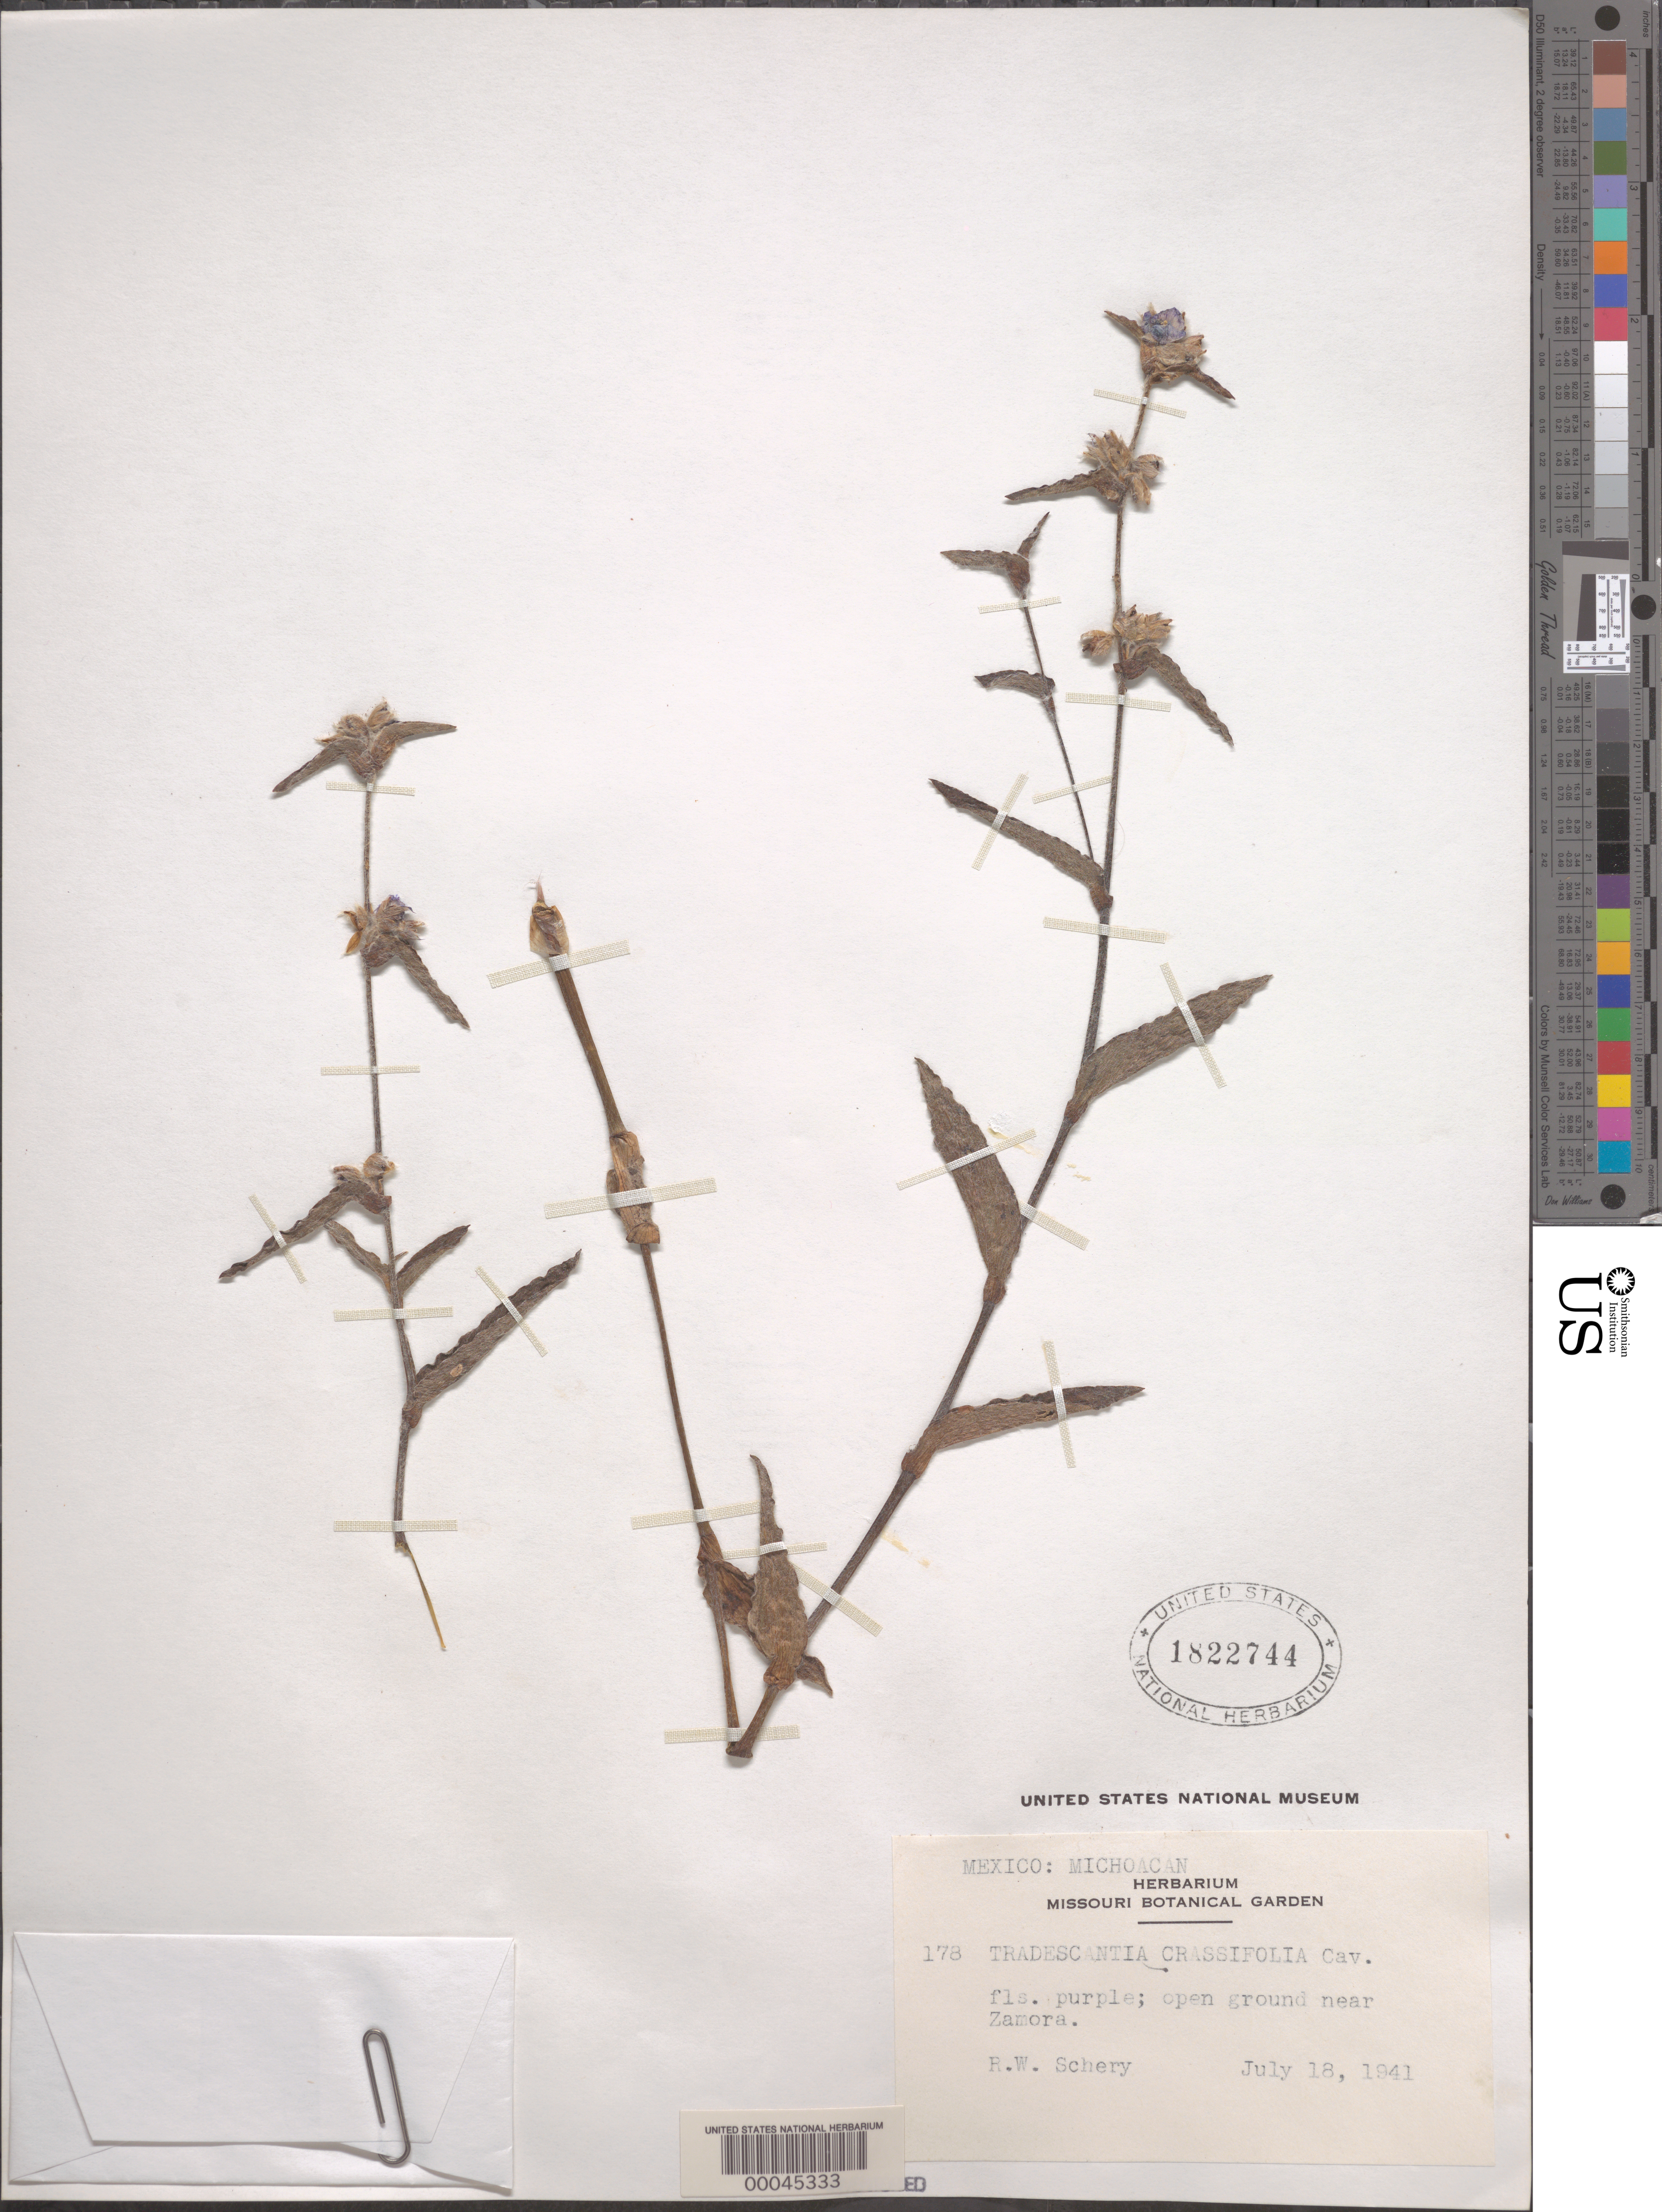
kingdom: Plantae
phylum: Tracheophyta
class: Liliopsida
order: Commelinales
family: Commelinaceae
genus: Tradescantia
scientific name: Tradescantia crassifolia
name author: Cav.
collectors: R. W. Schery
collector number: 178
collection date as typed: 18 Jul 1941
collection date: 1941-07-18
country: Mexico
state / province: Michoacán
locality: Near Zamora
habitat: Open ground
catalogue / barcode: US 1822744